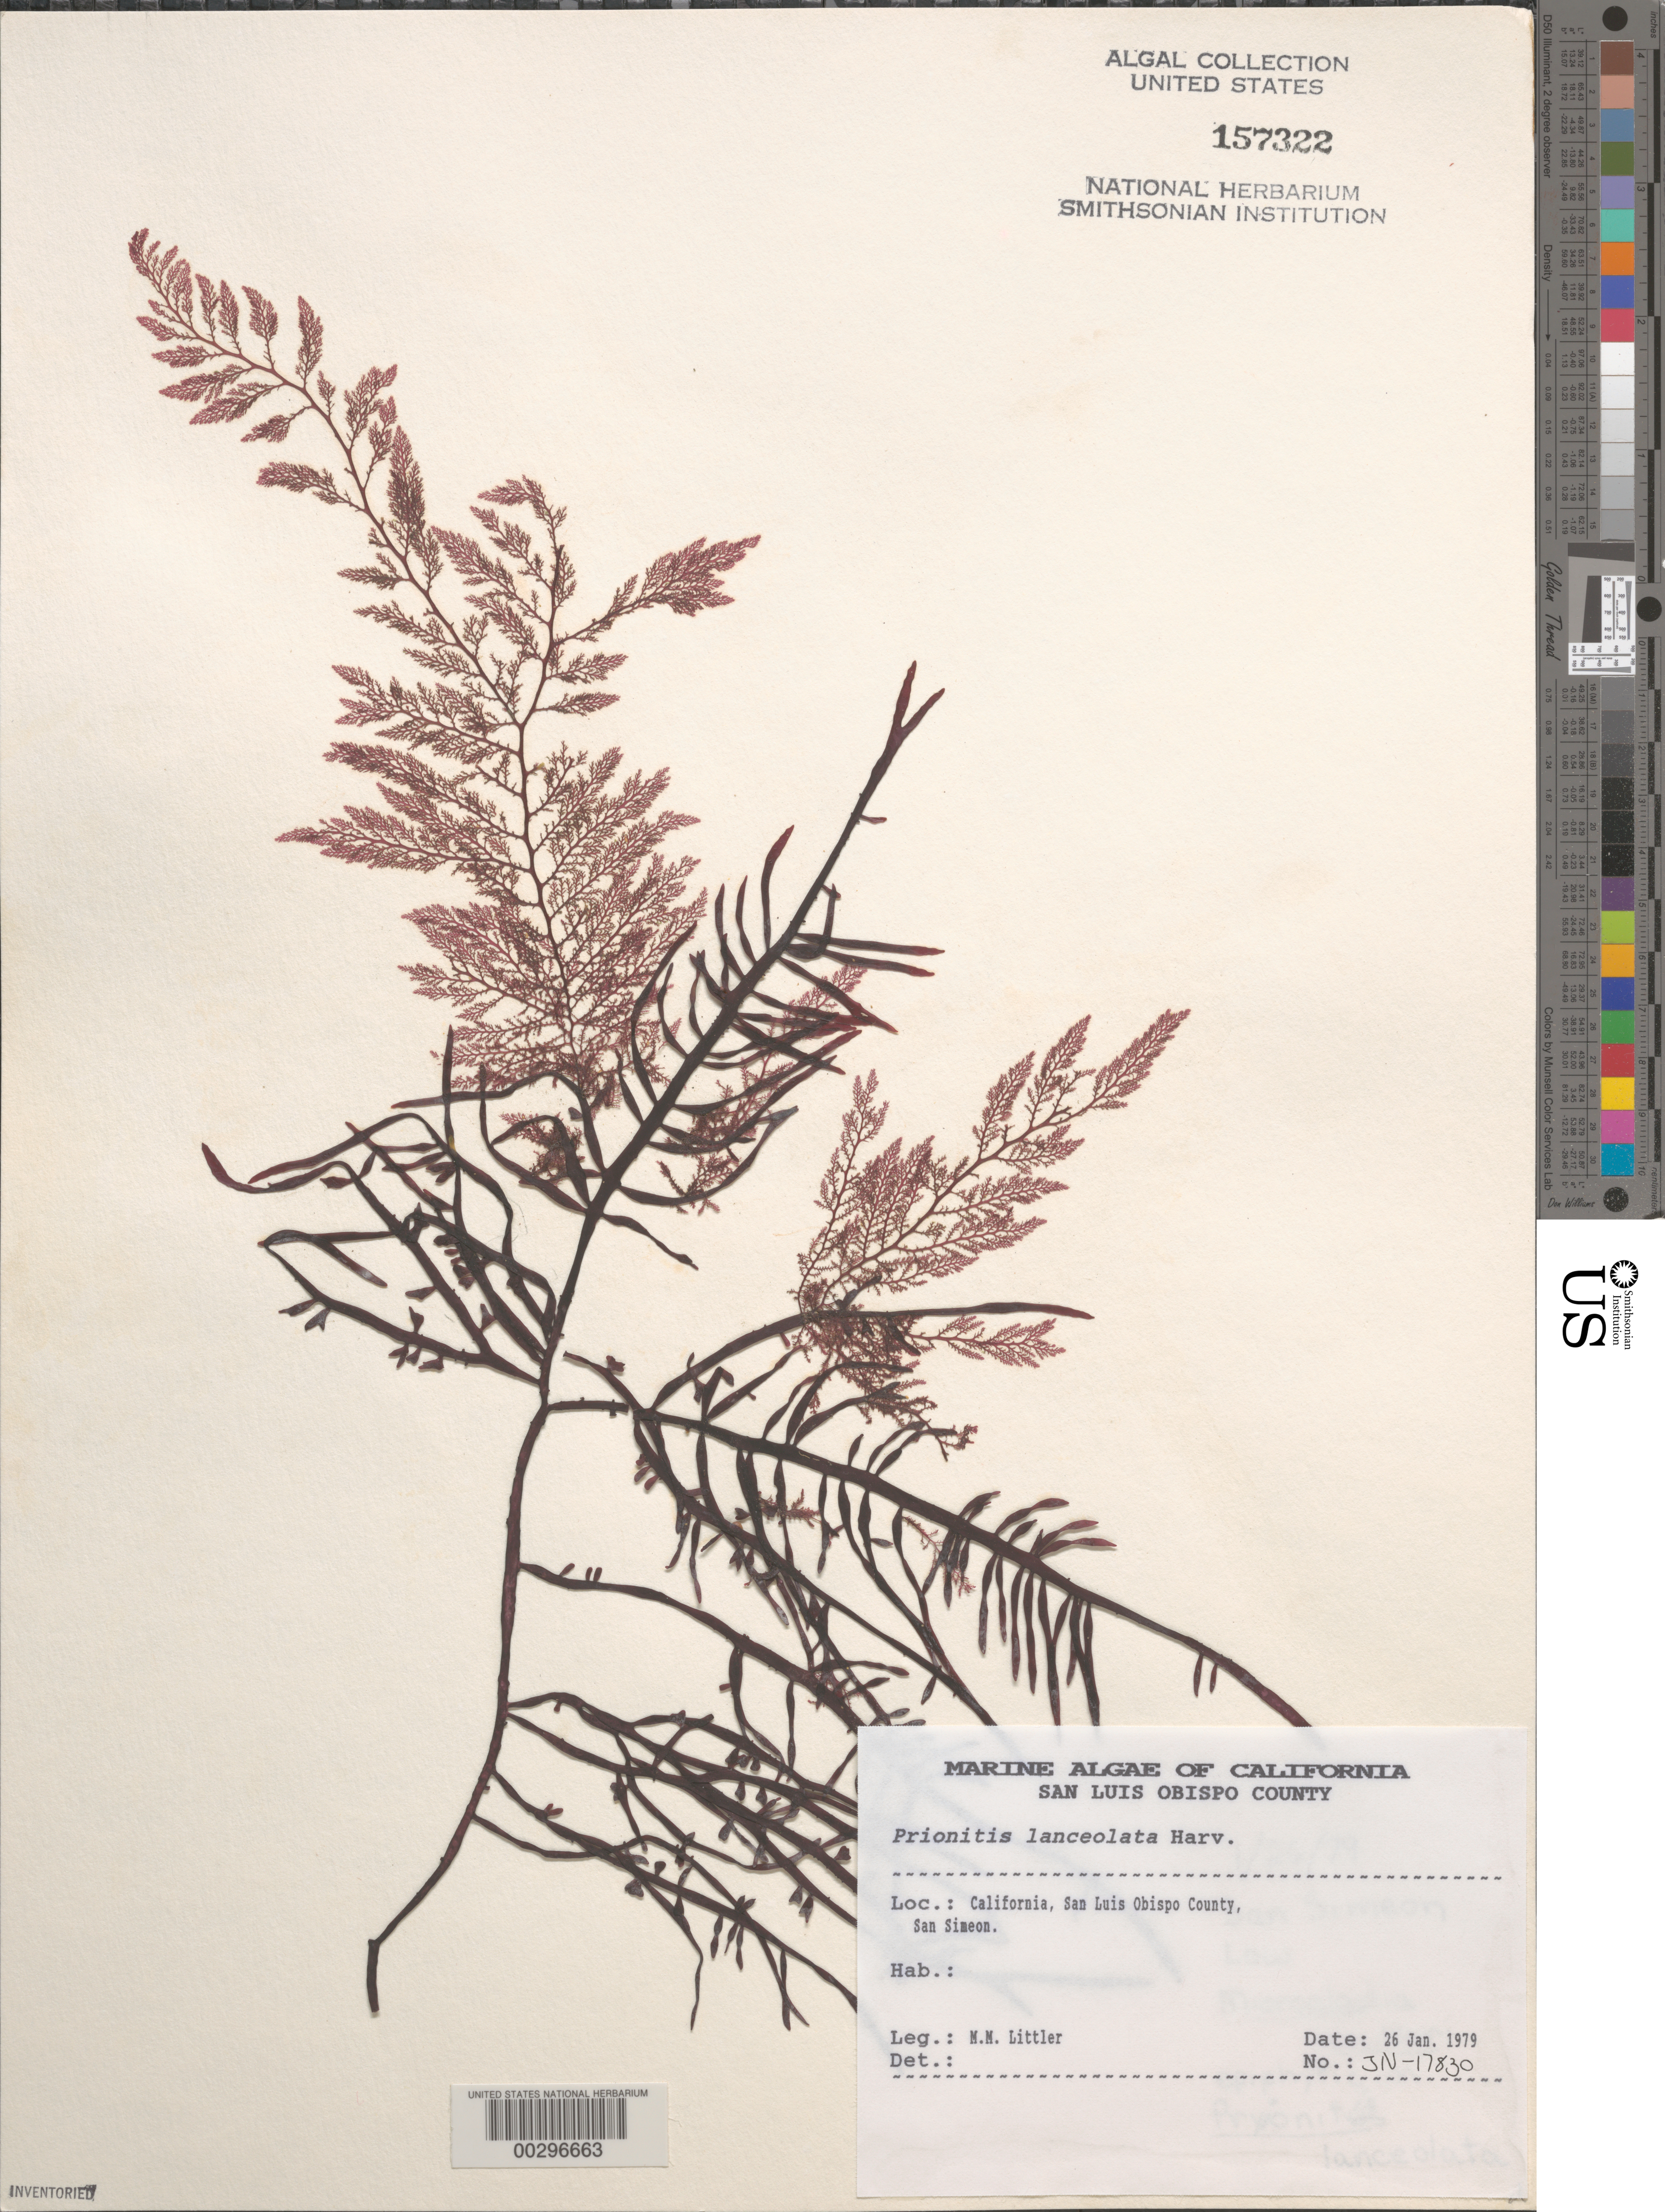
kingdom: Plantae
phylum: Rhodophyta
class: Florideophyceae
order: Cryptonemiales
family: Cryptonemiaceae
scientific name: Prionitis lanceolata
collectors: M. M. Littler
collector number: Jn-17830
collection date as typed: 26 Jan 1979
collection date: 1979-01-26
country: United States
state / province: California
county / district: San Luis Obispo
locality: San Simeon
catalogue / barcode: US 157322